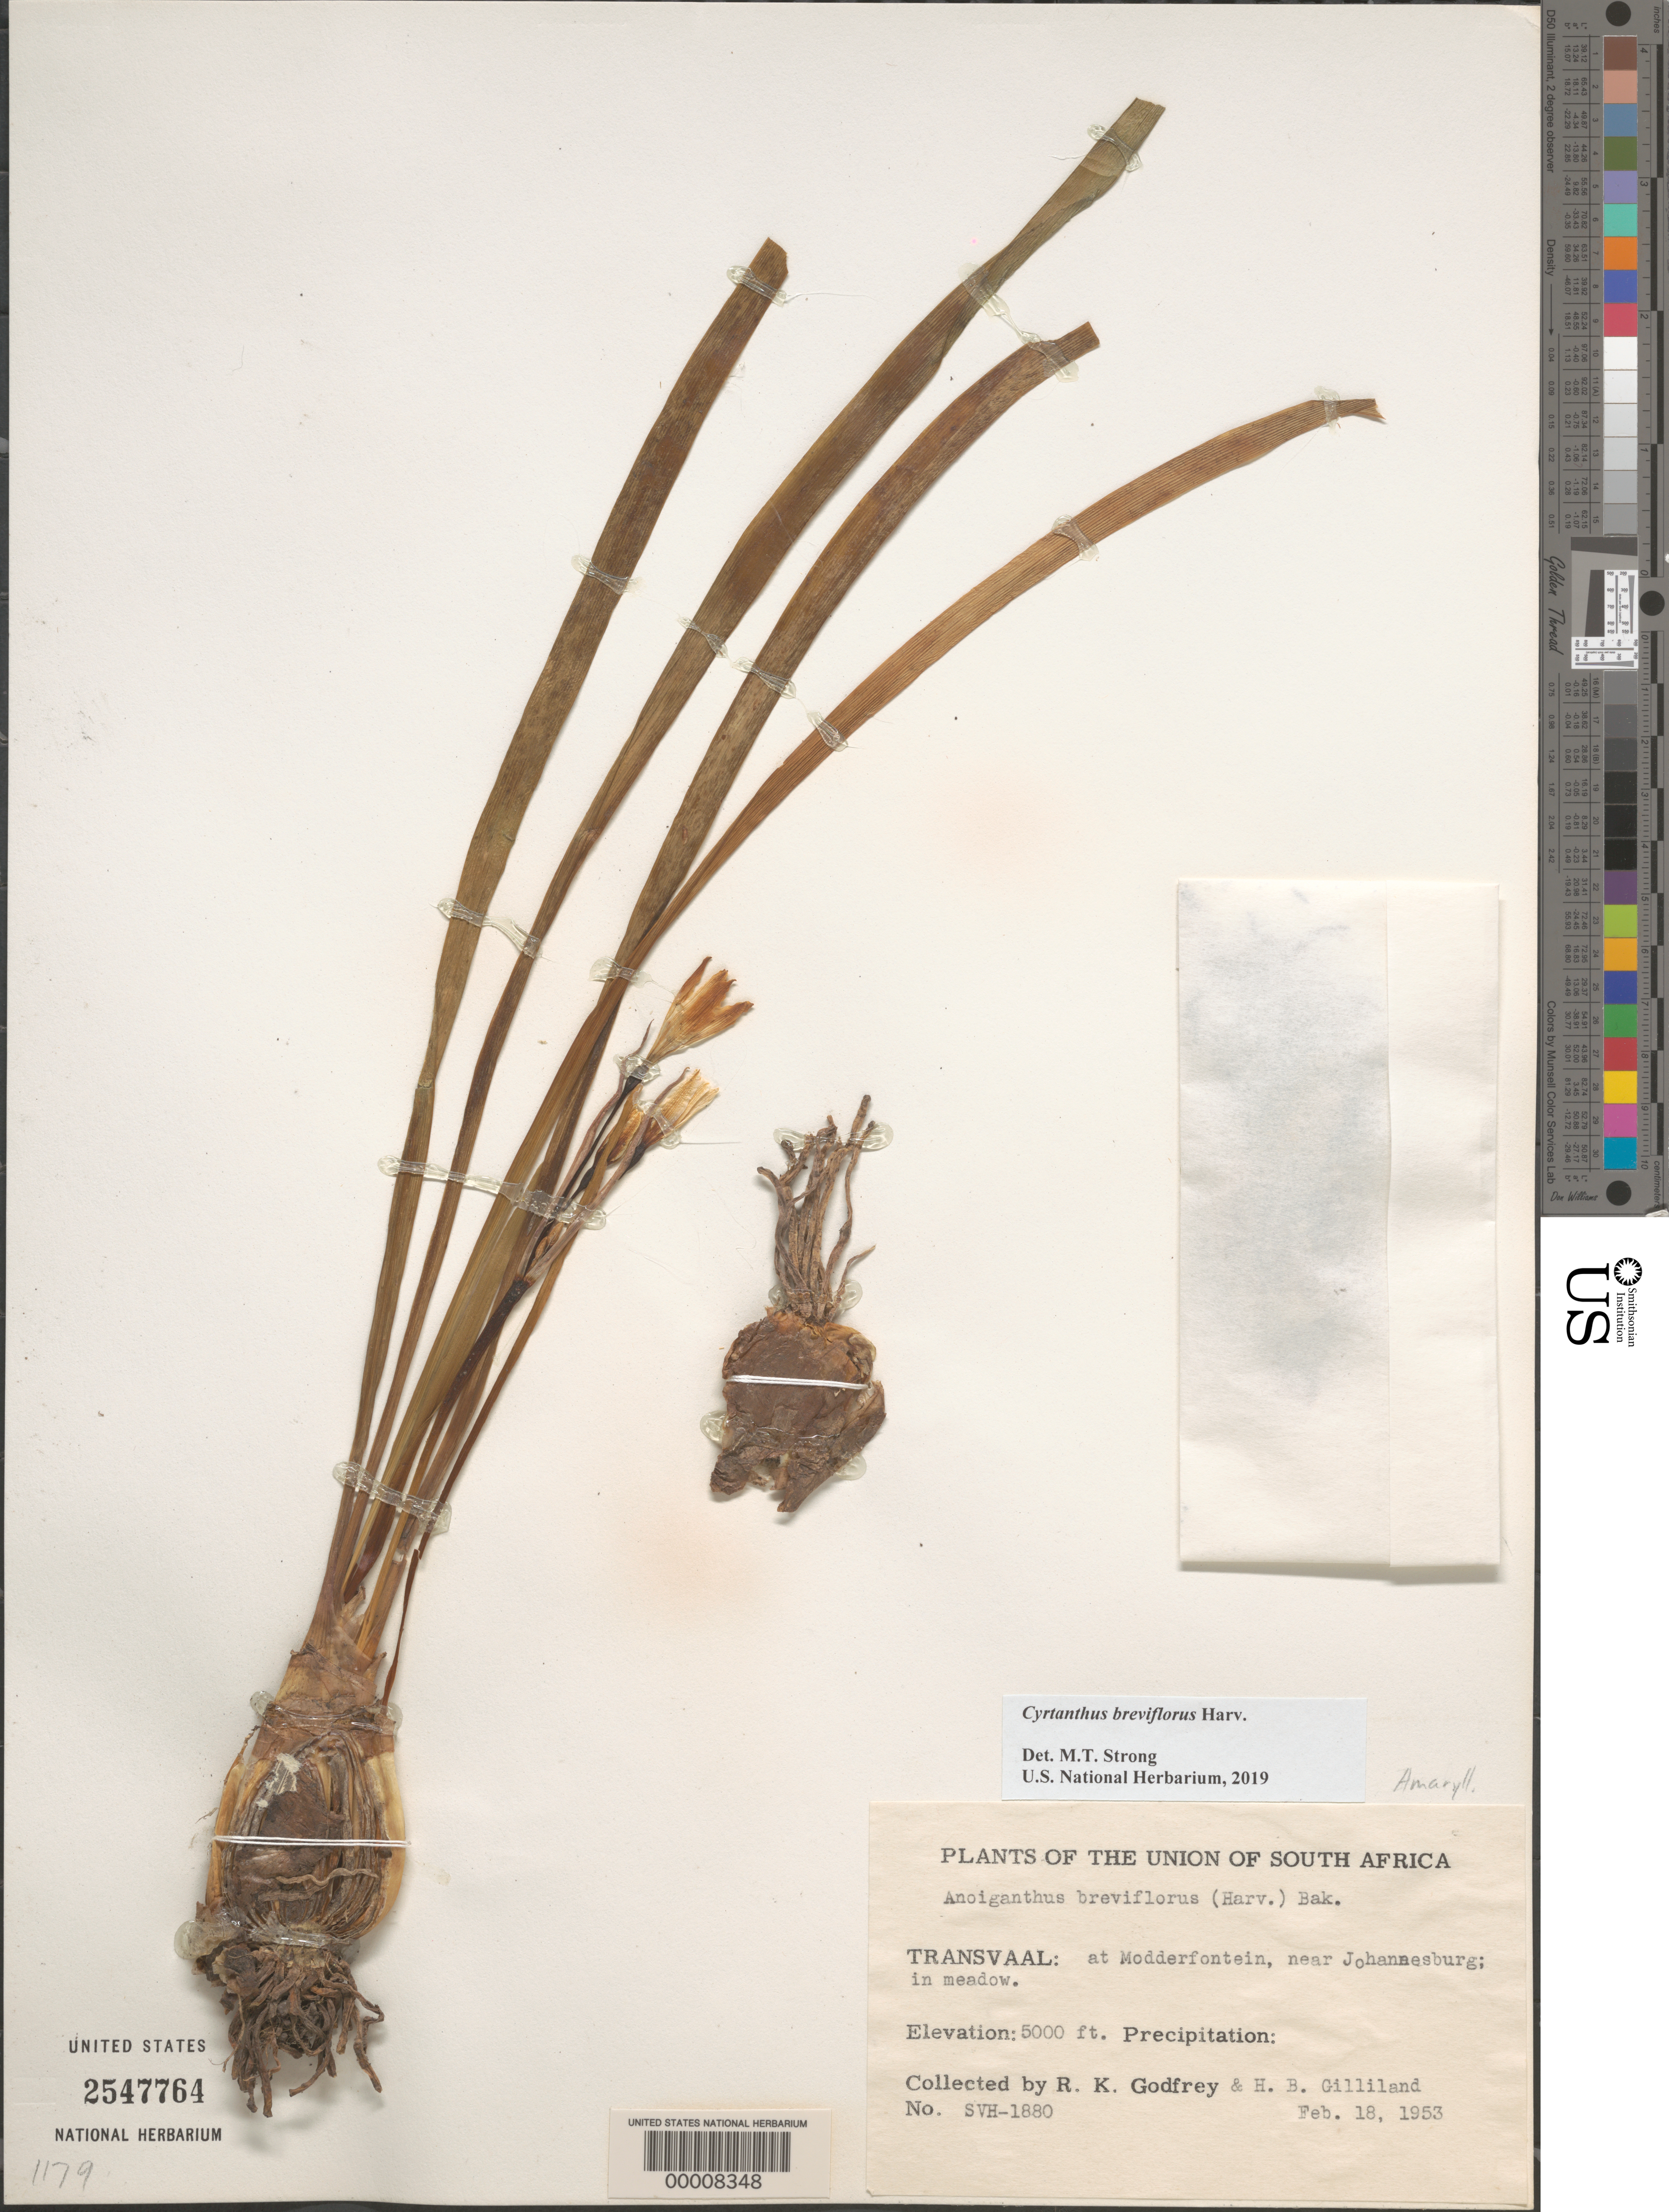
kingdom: Plantae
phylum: Tracheophyta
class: Liliopsida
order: Asparagales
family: Amaryllidaceae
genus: Cyrtanthus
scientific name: Cyrtanthus breviflorus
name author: Harv.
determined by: Strong, Mark T., (BOT), Smithsonian Institution - National Museum of Natural History (UNITED STATES)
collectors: R. K. Godfrey & H. Gilliland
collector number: Svh-1880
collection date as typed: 18 Feb 1953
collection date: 1953-02-18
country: South Africa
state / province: Gauteng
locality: At modderfontein near johannesburg. Transvaal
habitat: Meadow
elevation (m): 1524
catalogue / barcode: US 2547764